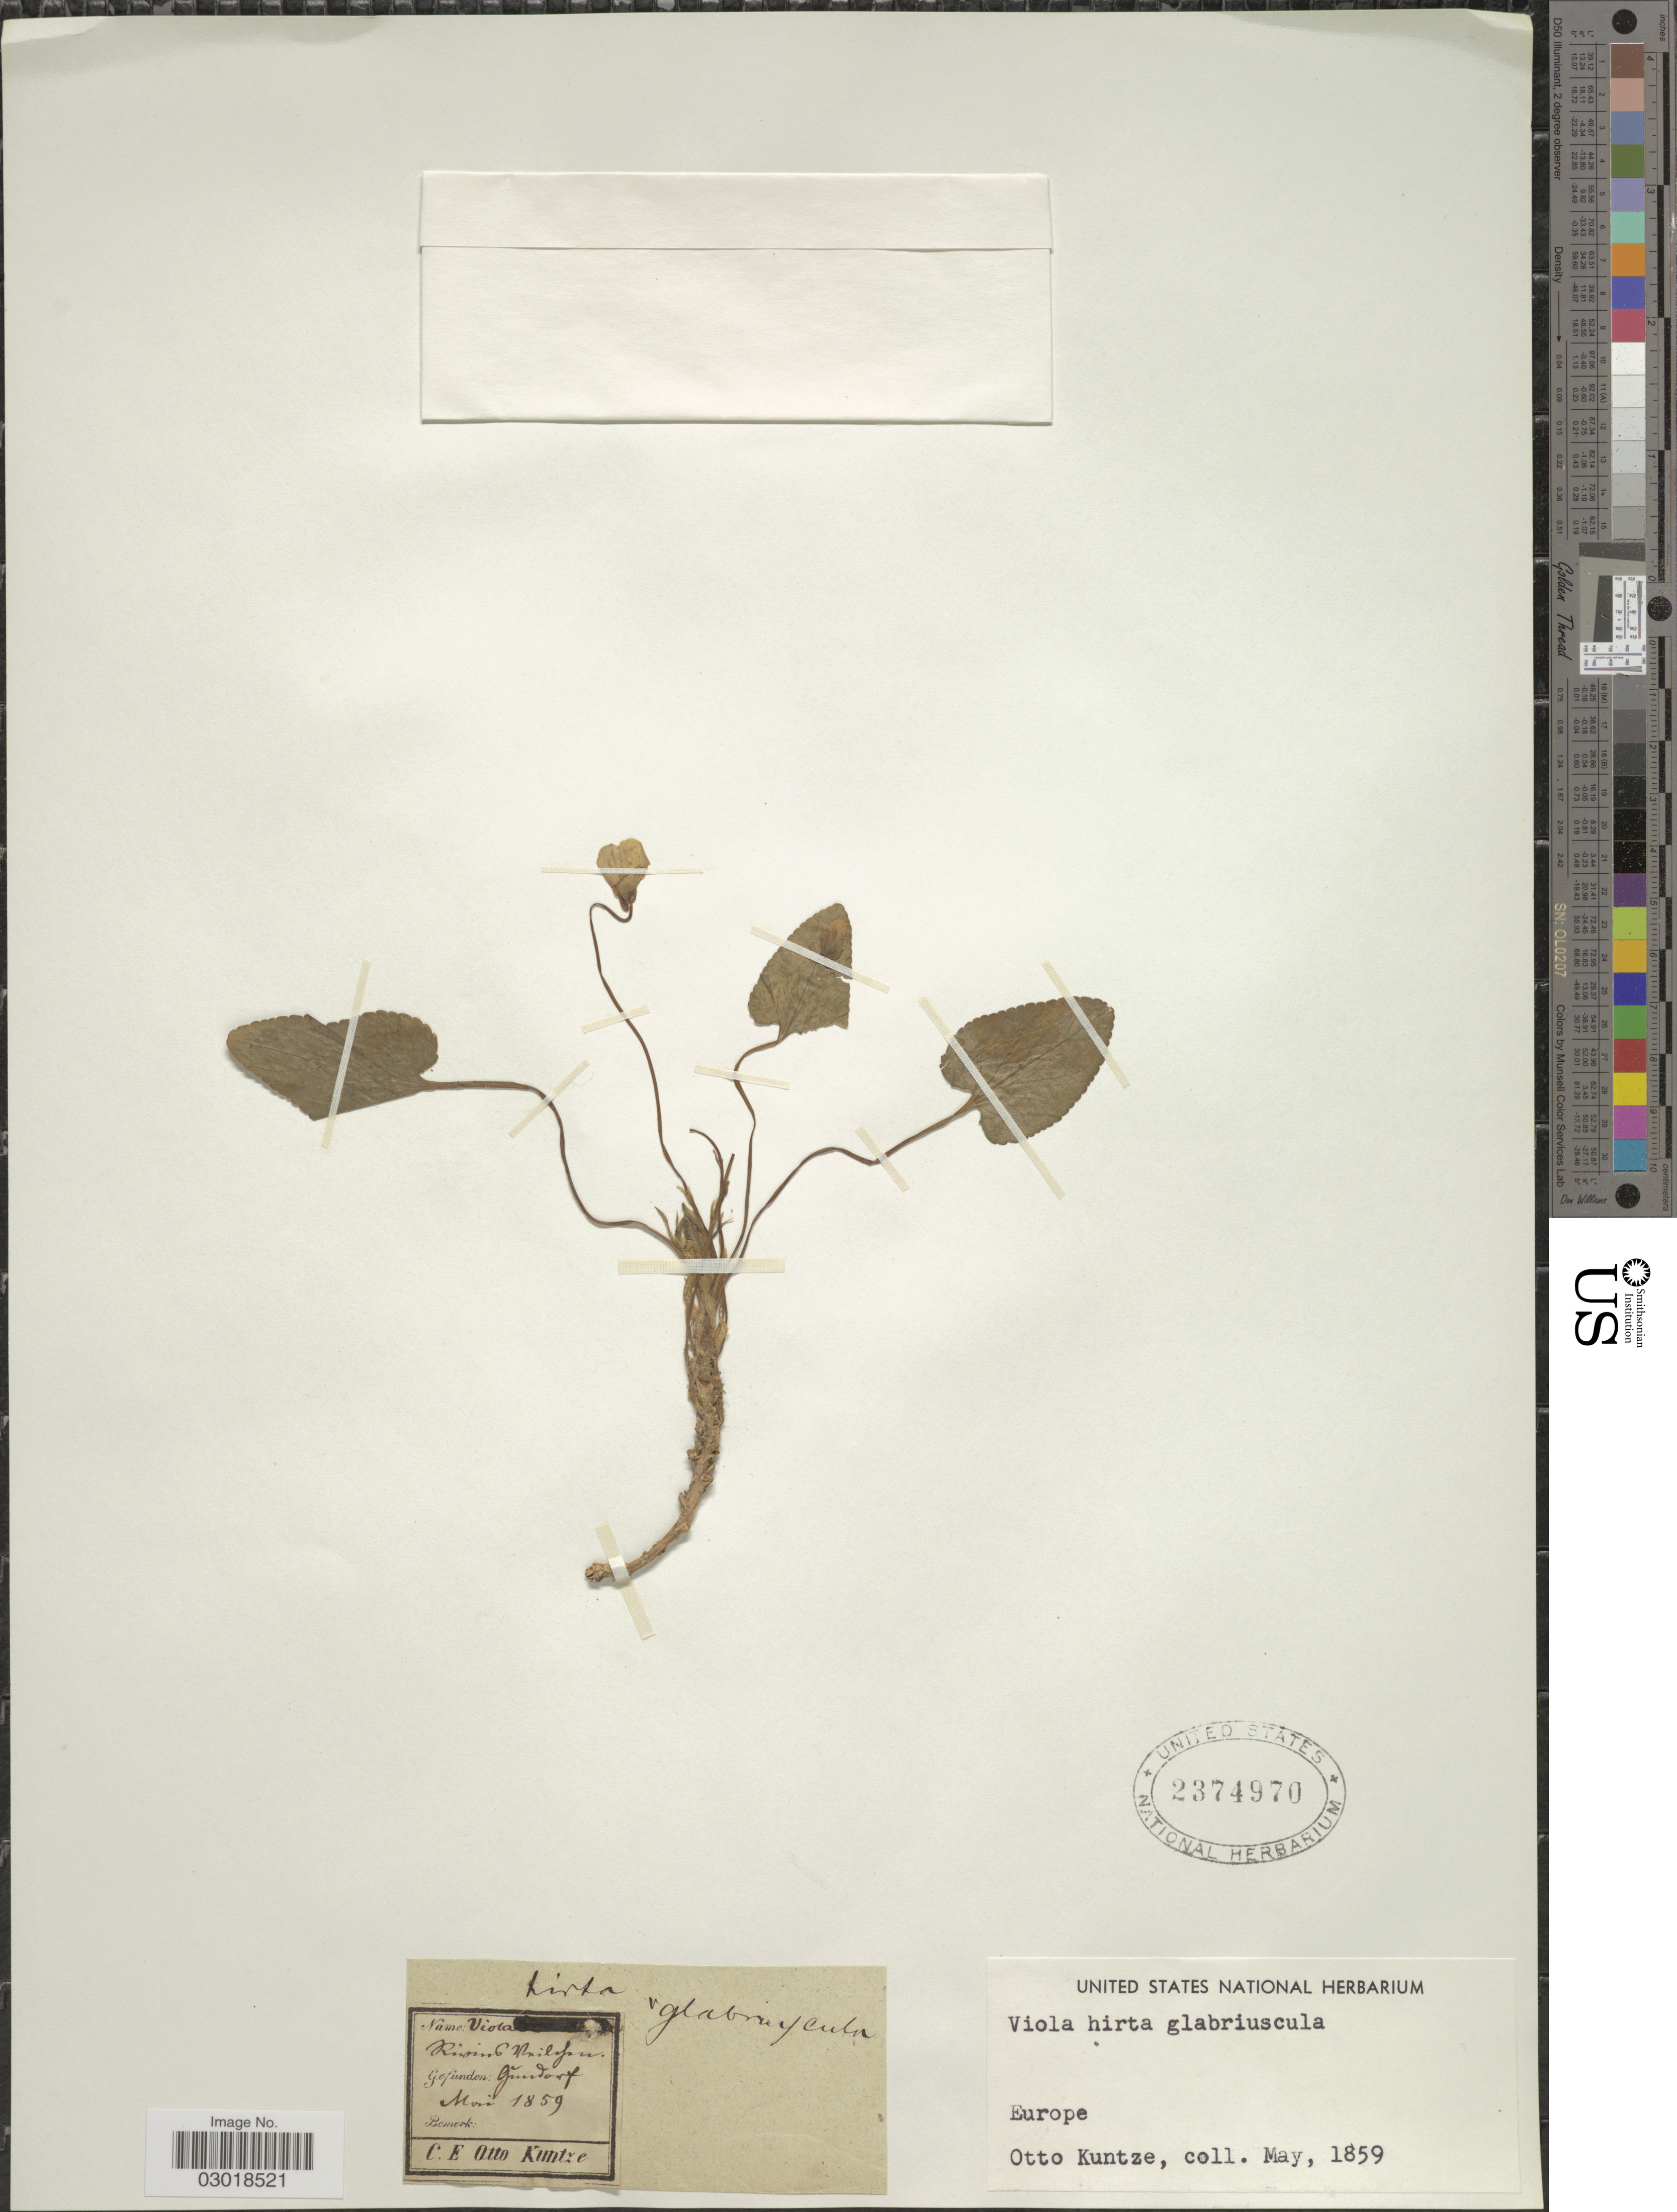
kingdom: Plantae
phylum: Tracheophyta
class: Magnoliopsida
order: Malpighiales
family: Violaceae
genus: Viola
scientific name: Viola hirta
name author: L.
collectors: C.E.O. Kuntze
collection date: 1859-05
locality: Gundorf [interpreted]. Europe.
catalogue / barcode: US 2374970